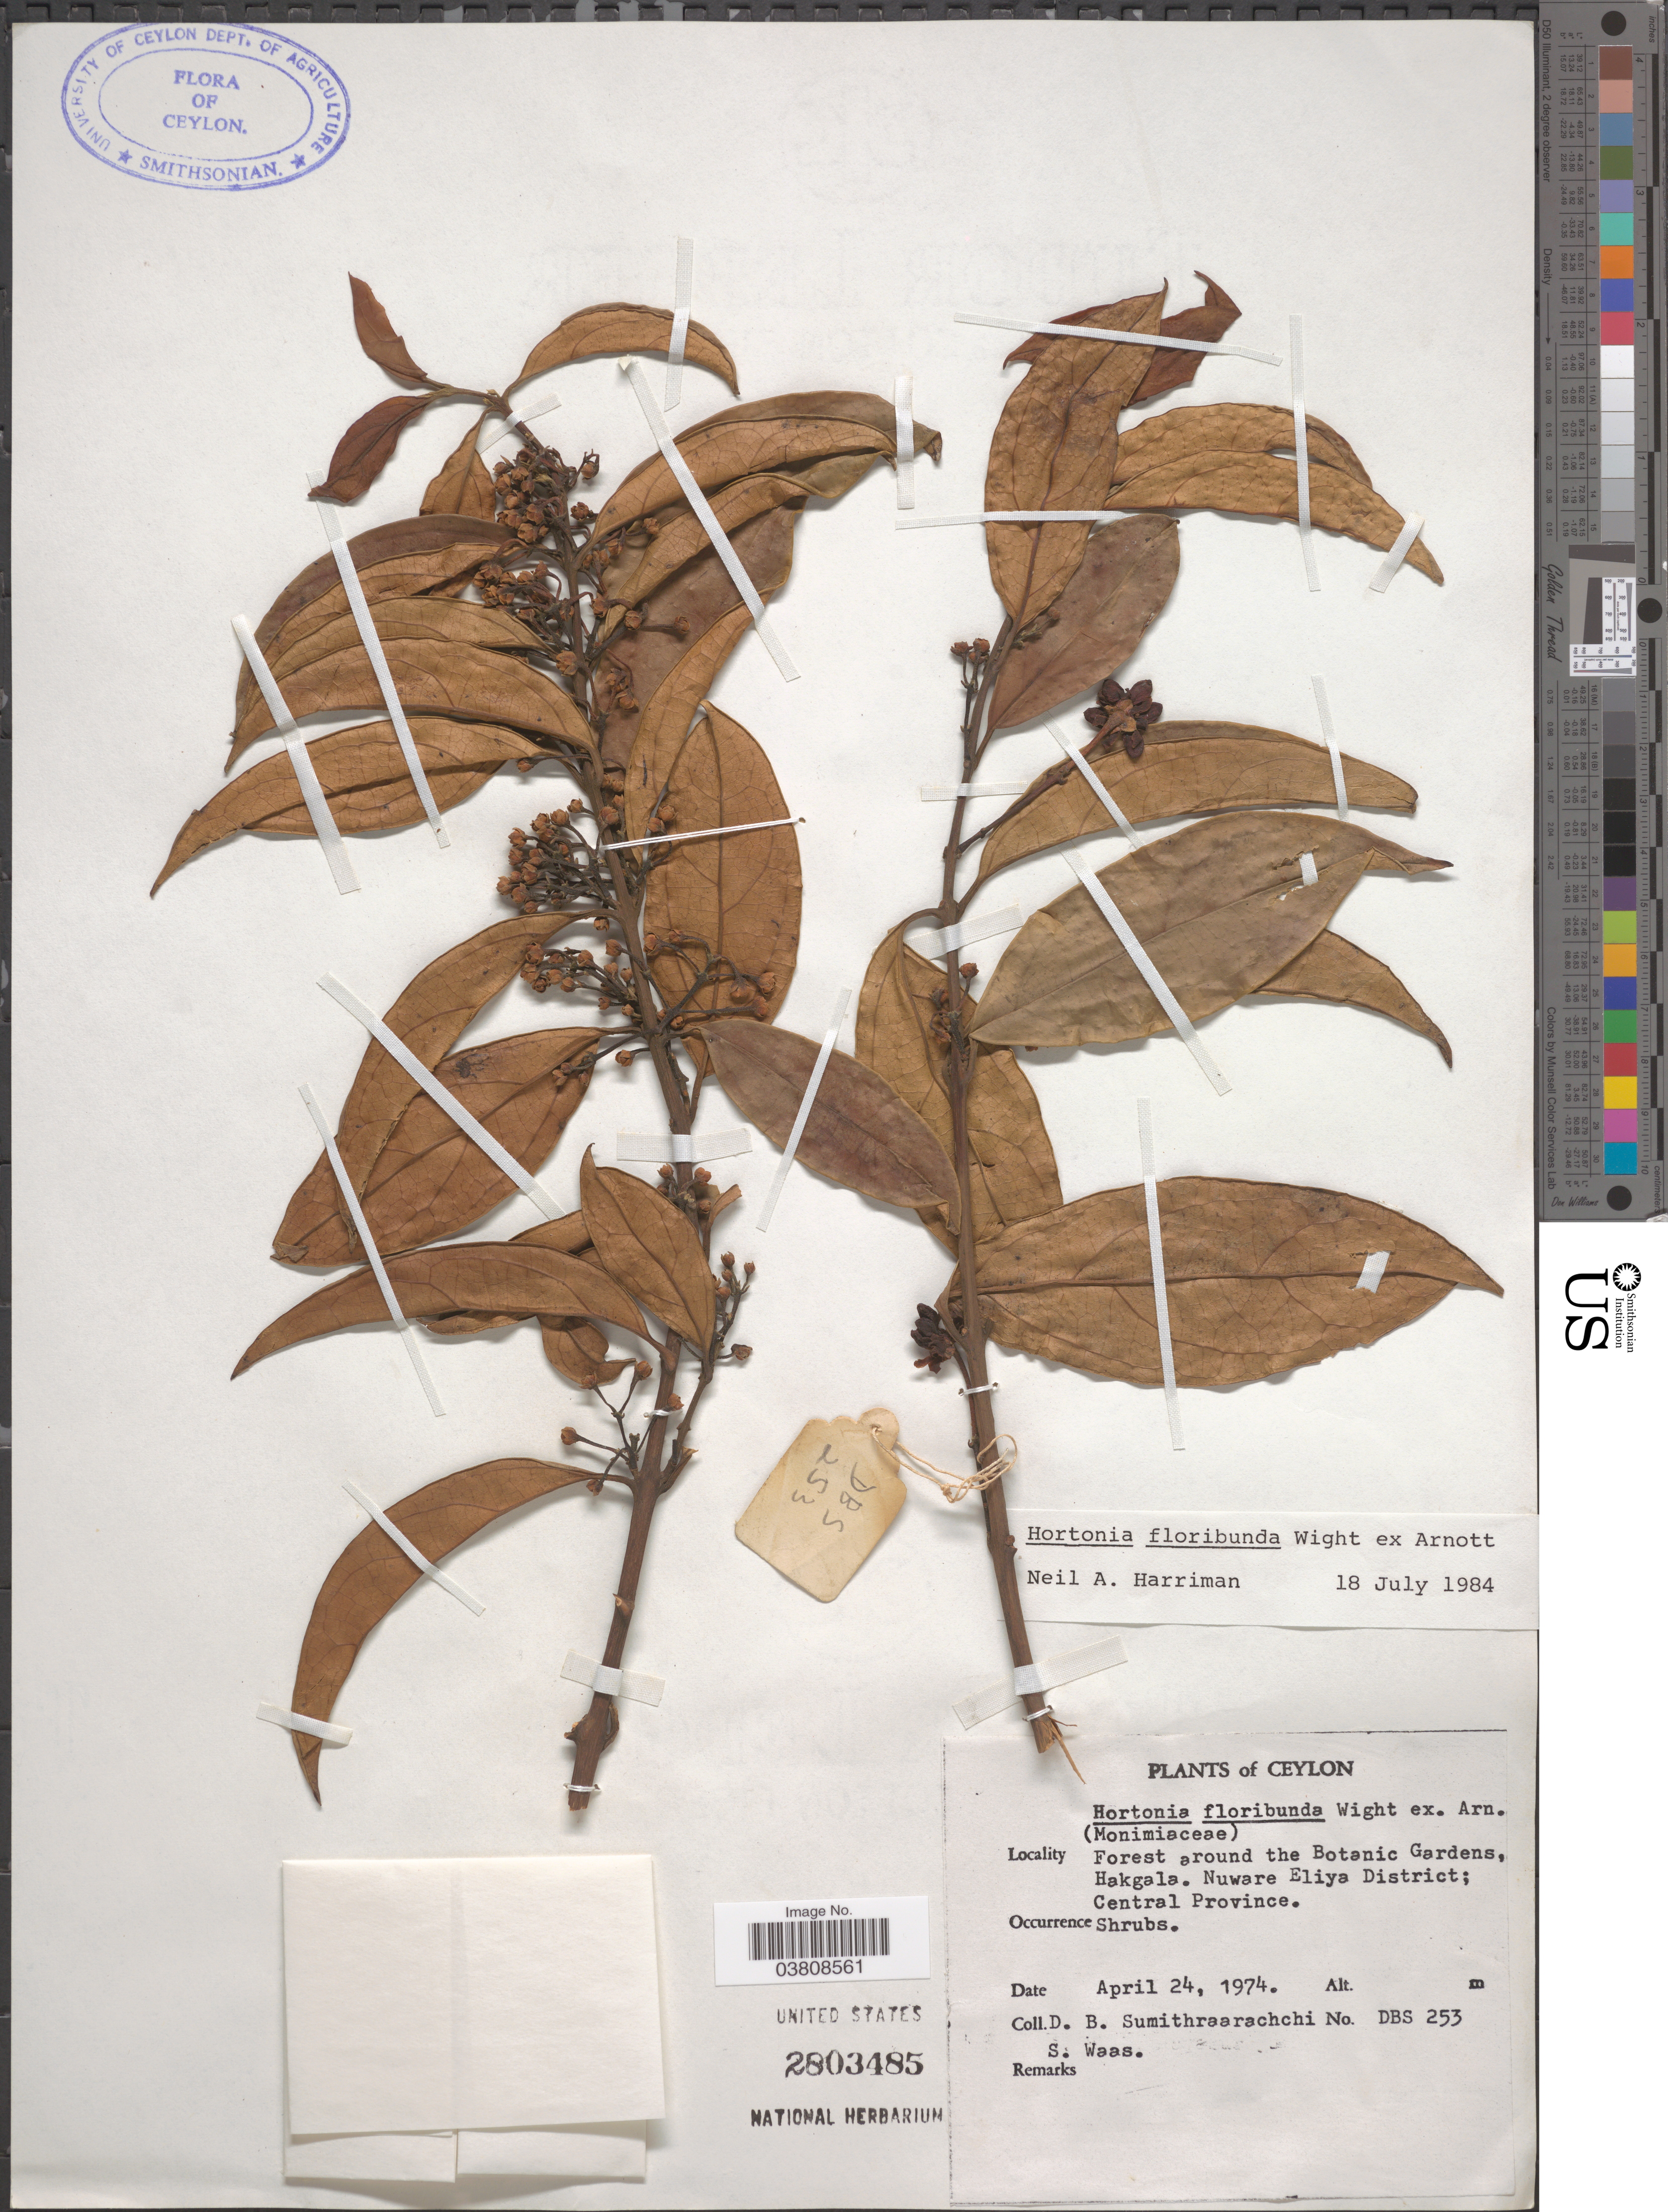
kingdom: Plantae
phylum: Tracheophyta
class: Magnoliopsida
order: Laurales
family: Monimiaceae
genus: Hortonia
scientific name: Hortonia floribunda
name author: Wight ex Arn.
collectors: D. B. Sumithraarachchi & S. Waas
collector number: DBS 253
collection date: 1974-04-24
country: Sri Lanka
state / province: Central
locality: Ceylon. Forest around the Botanic Gardens, Hakgala. Nuwara Eliya District.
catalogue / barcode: US 2803485